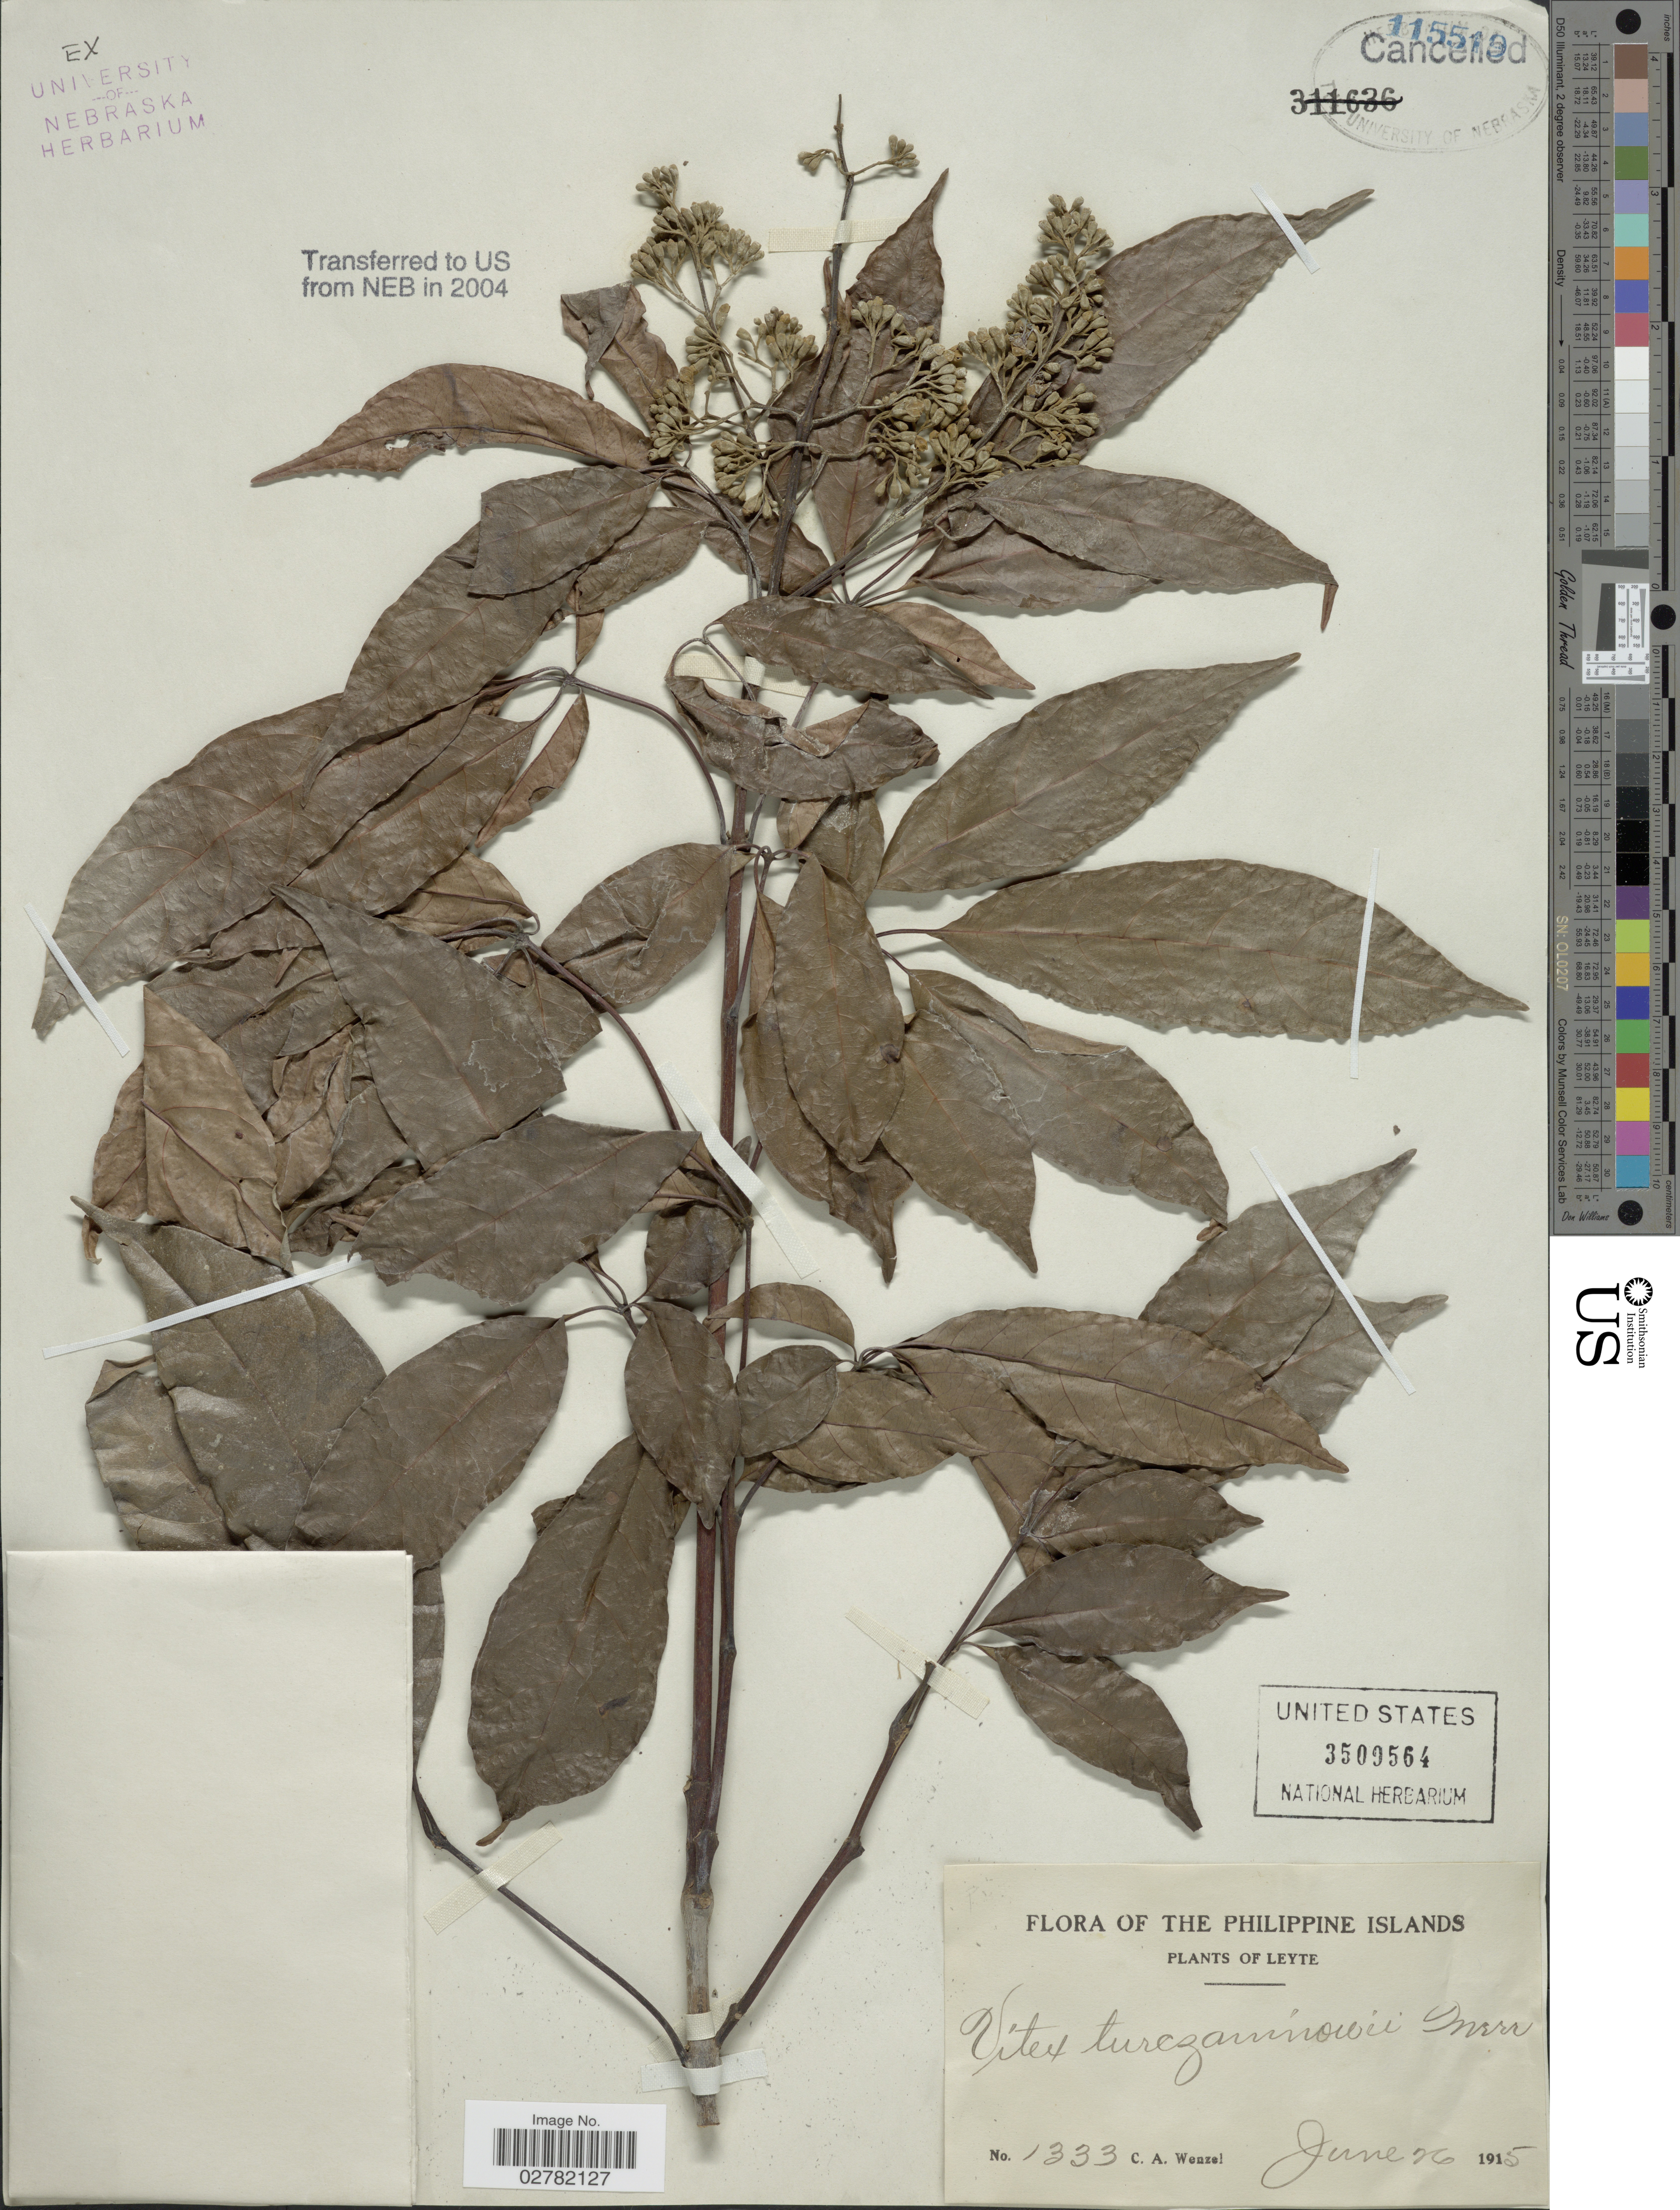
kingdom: Plantae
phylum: Tracheophyta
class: Magnoliopsida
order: Lamiales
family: Lamiaceae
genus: Viticipremna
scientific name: Viticipremna philippinensis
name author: (Turcz.) H.J. Lam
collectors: C. Wenzel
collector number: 1333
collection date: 1915-06-26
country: Philippines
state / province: Eastern Visayas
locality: Leyte.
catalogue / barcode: US 3509564